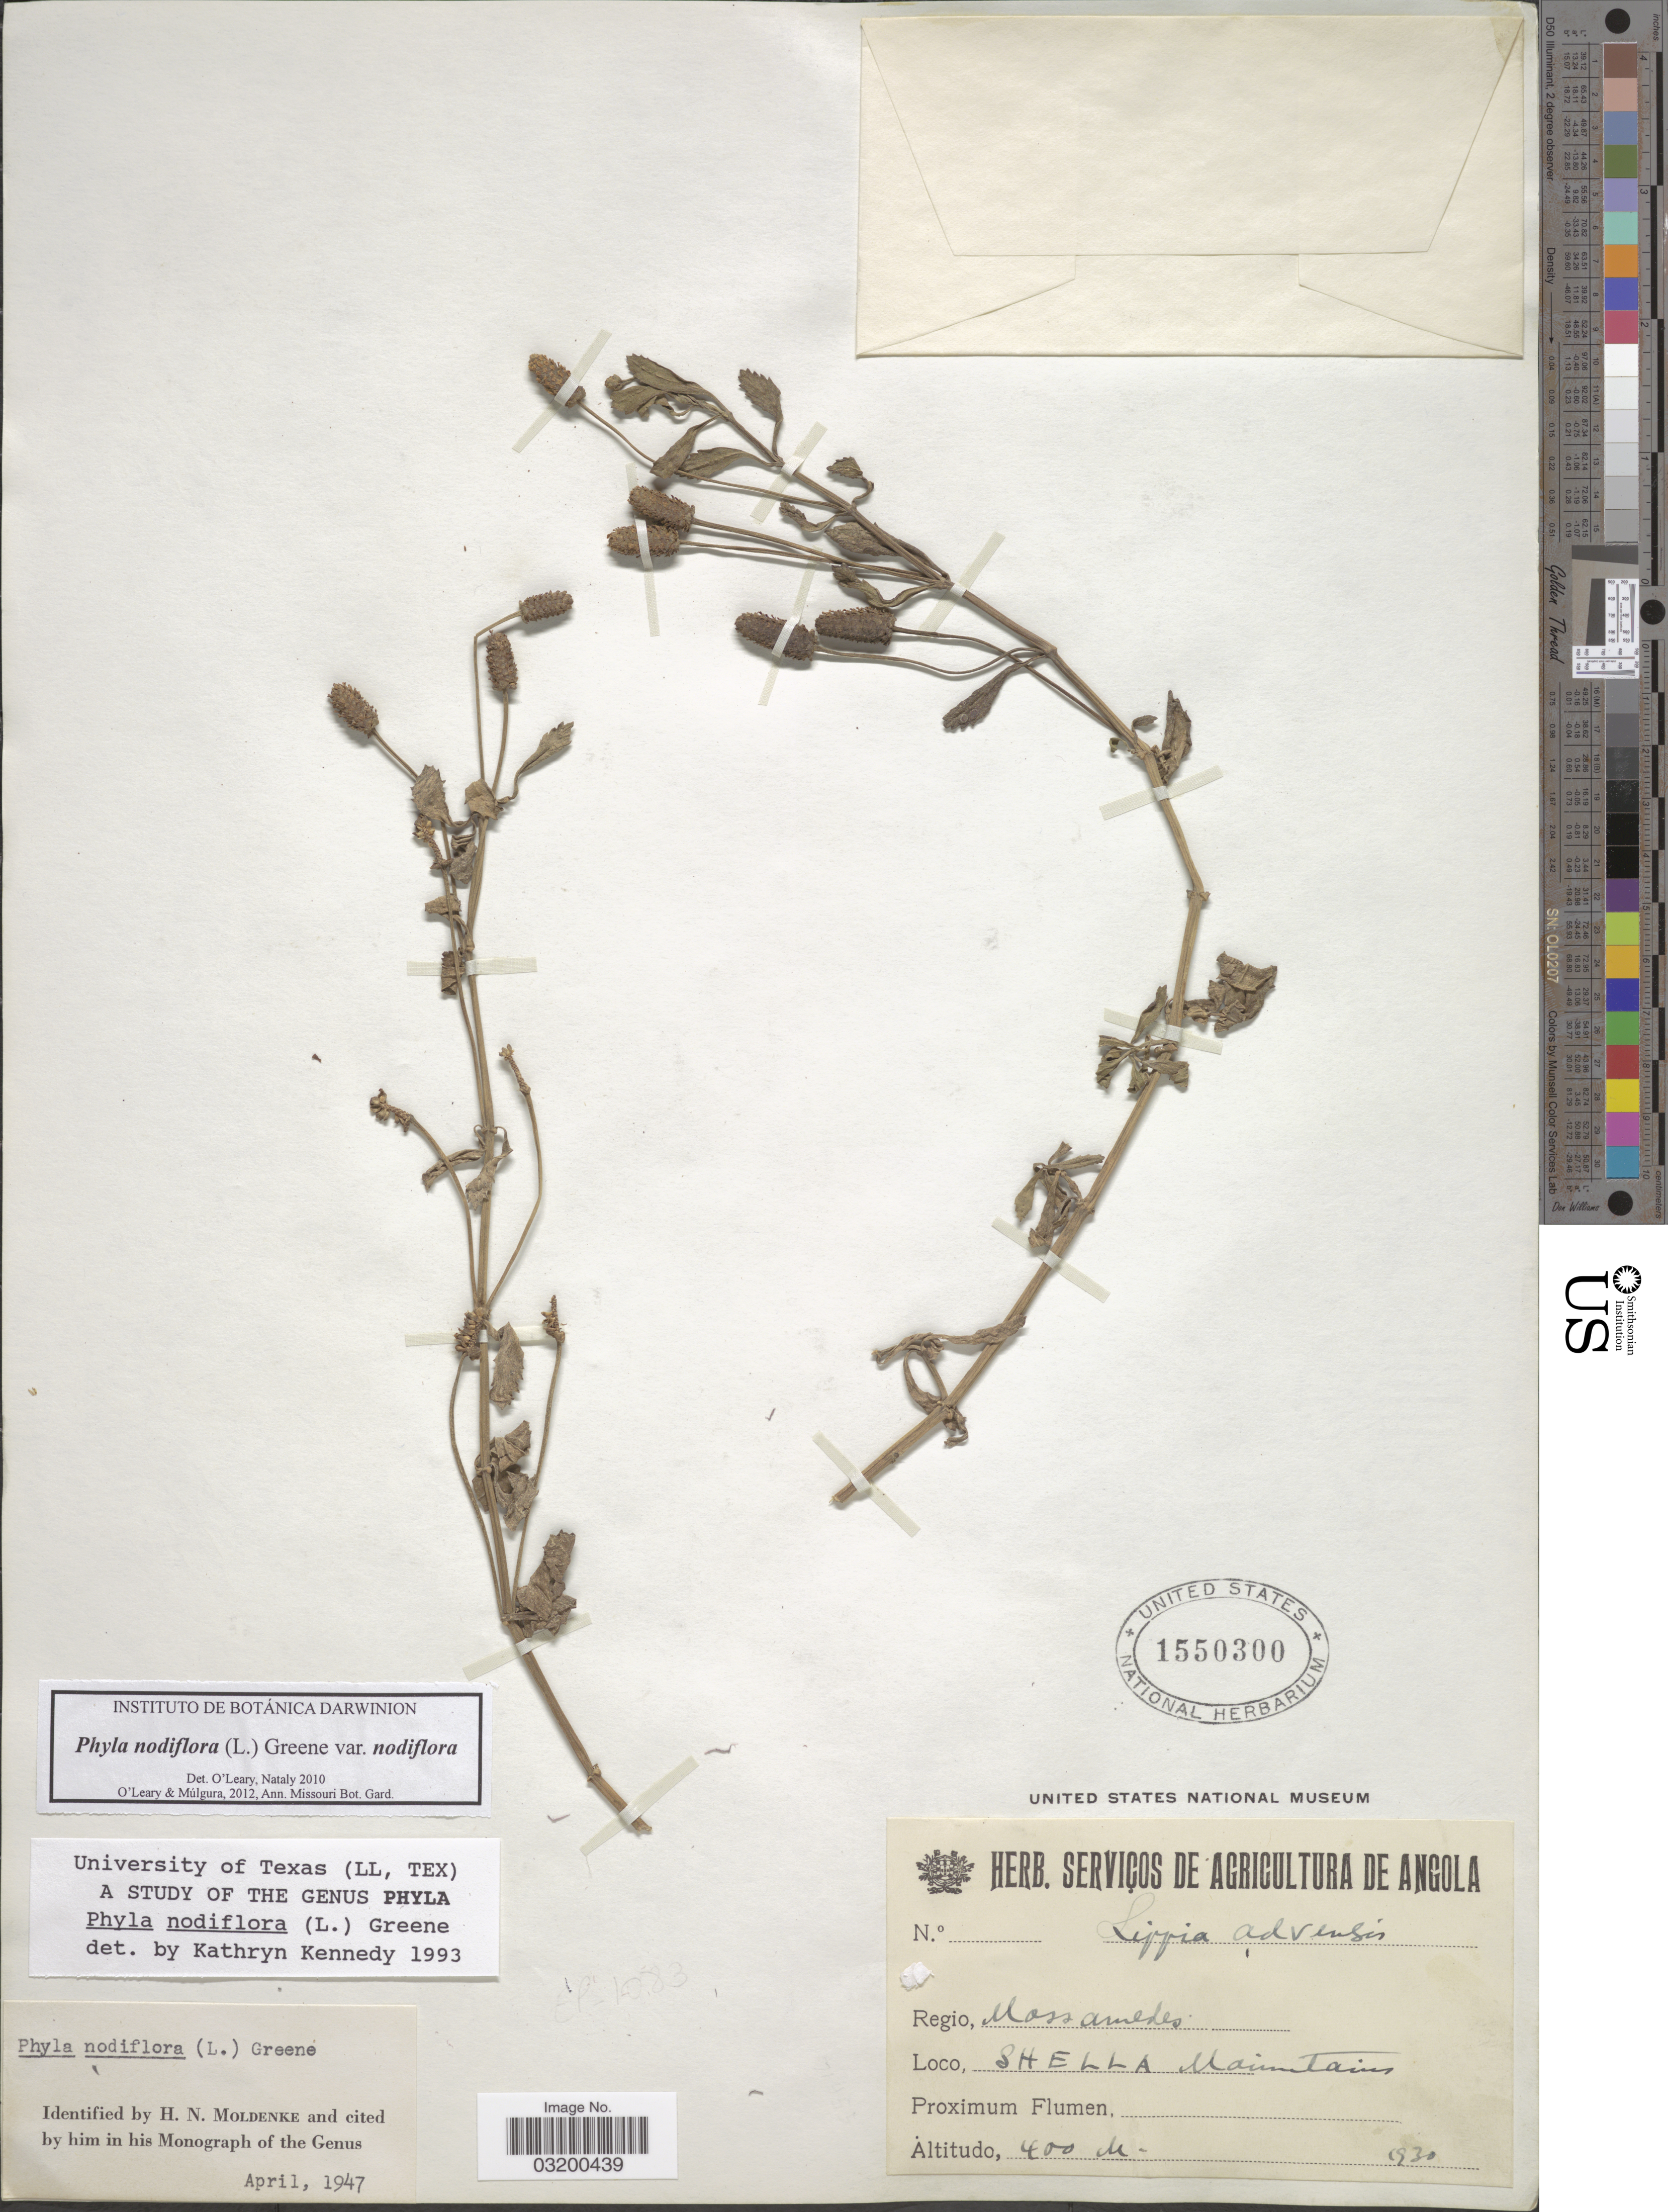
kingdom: Plantae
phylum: Tracheophyta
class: Magnoliopsida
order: Lamiales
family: Verbenaceae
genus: Phyla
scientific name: Phyla nodiflora var. nodiflora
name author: (L.) Greene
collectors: ex herb. Servicos de Agricultura de Angola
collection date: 1930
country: Angola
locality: Regio Mossamedes. Shella Mountains.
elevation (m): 400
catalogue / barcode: US 1550300